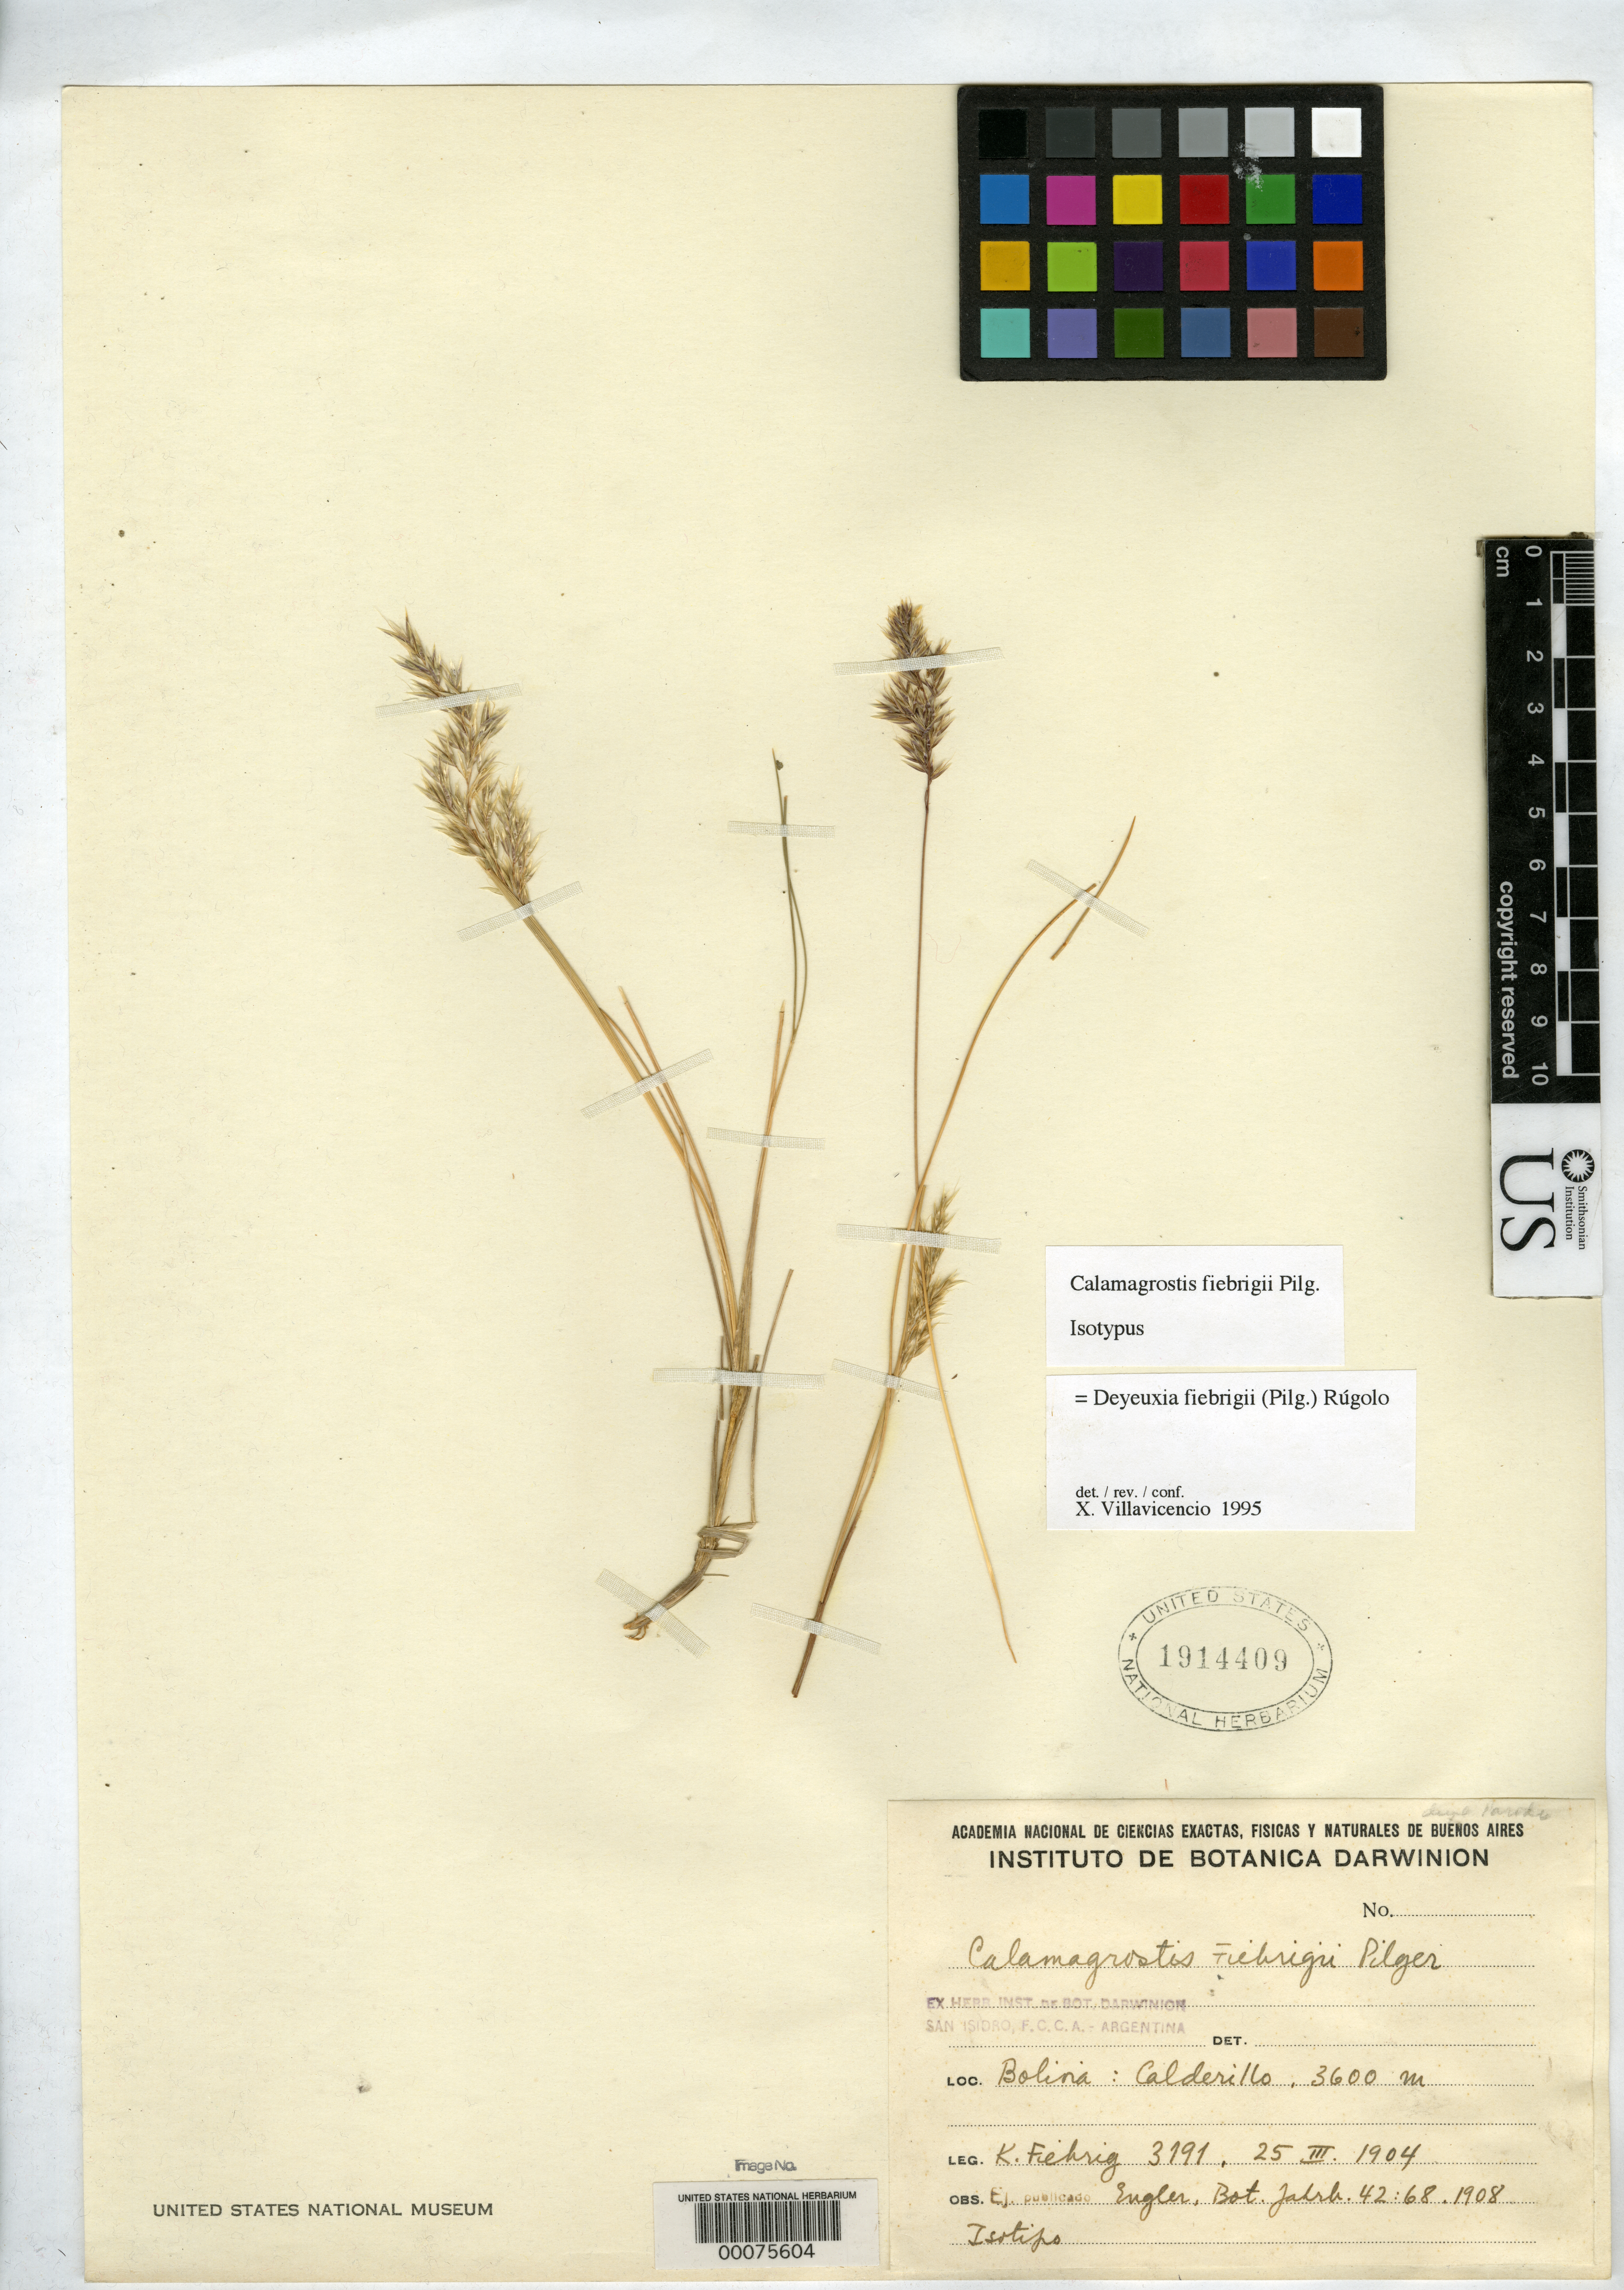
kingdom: Plantae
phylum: Tracheophyta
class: Liliopsida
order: Poales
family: Poaceae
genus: Calamagrostis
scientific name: Calamagrostis fiebrigii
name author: Pilg.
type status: Isotype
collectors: K. Fiebrig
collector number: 3191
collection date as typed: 25 Mar 1904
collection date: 1904-03-25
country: Bolivia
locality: Calderillo.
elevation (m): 3600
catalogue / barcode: US 1914409